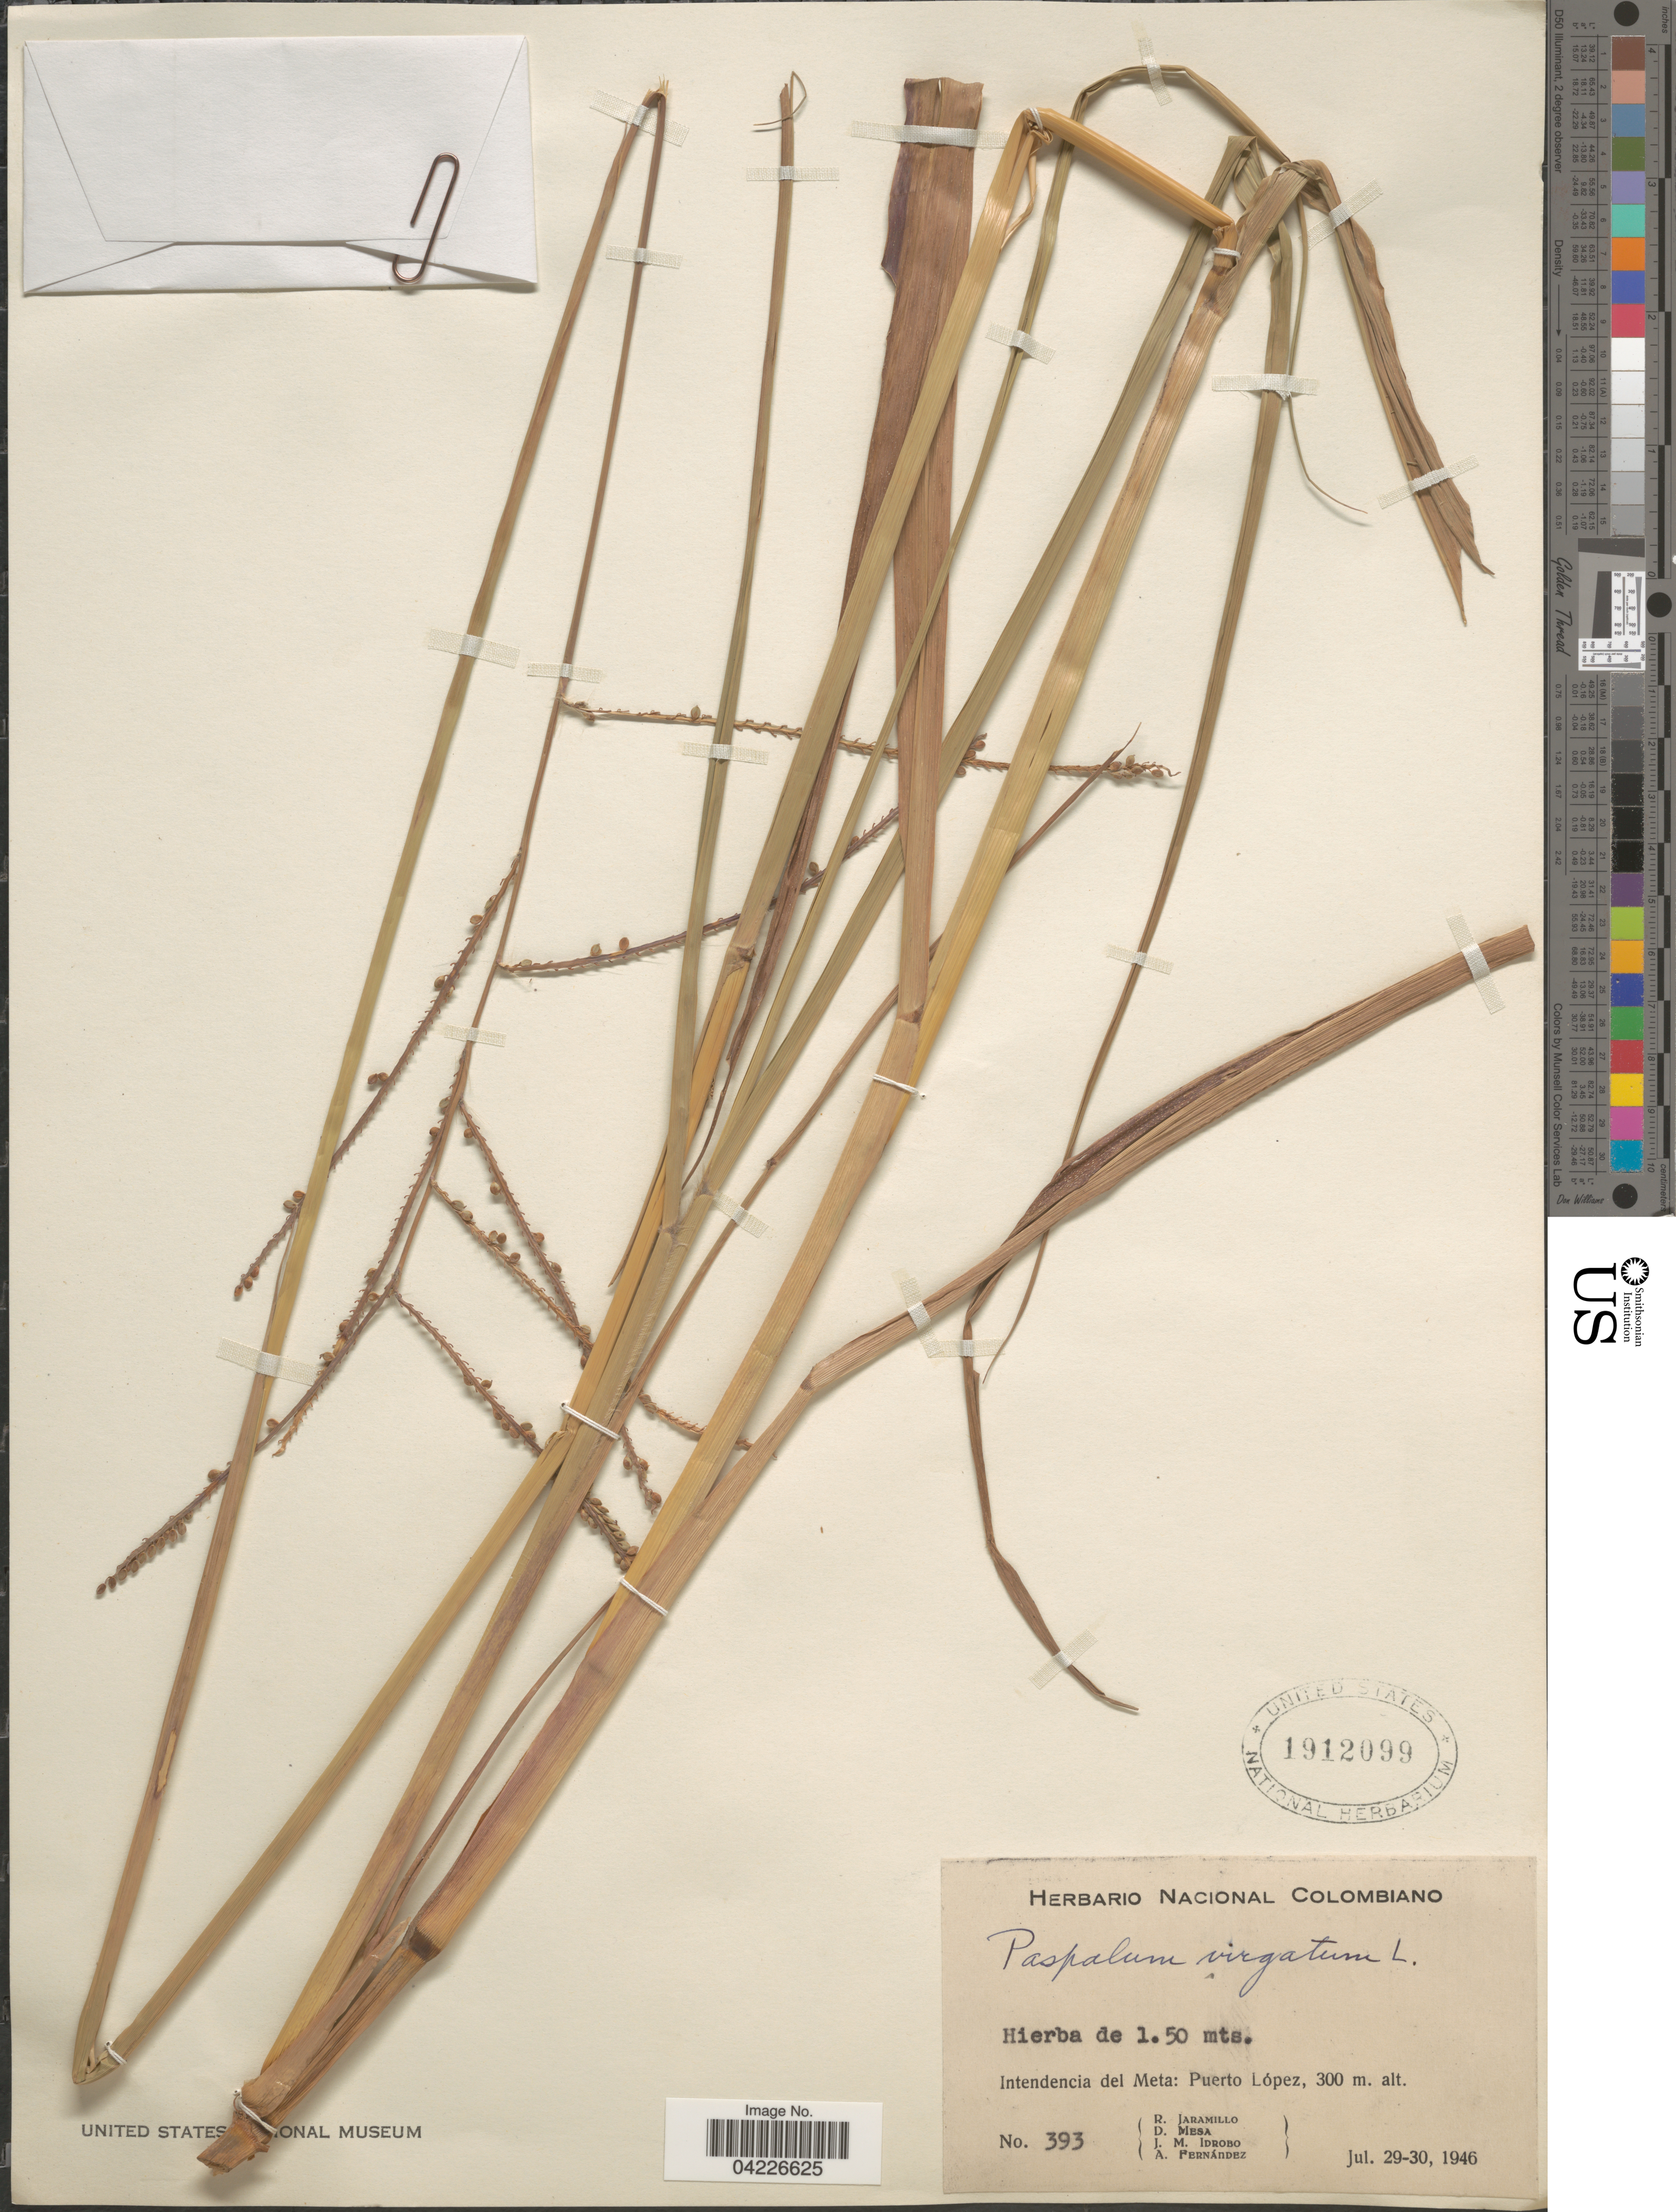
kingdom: Plantae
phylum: Tracheophyta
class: Liliopsida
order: Poales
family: Poaceae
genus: Paspalum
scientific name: Paspalum virgatum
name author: L.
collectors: R. Jaramillo, D. Mesa, J. M. Idrobo & A. Fernández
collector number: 393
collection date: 1946-07-29/1946-07-30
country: Colombia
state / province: Meta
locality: Intendencia del Meta: Puerto López.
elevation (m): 300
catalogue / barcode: US 1912099